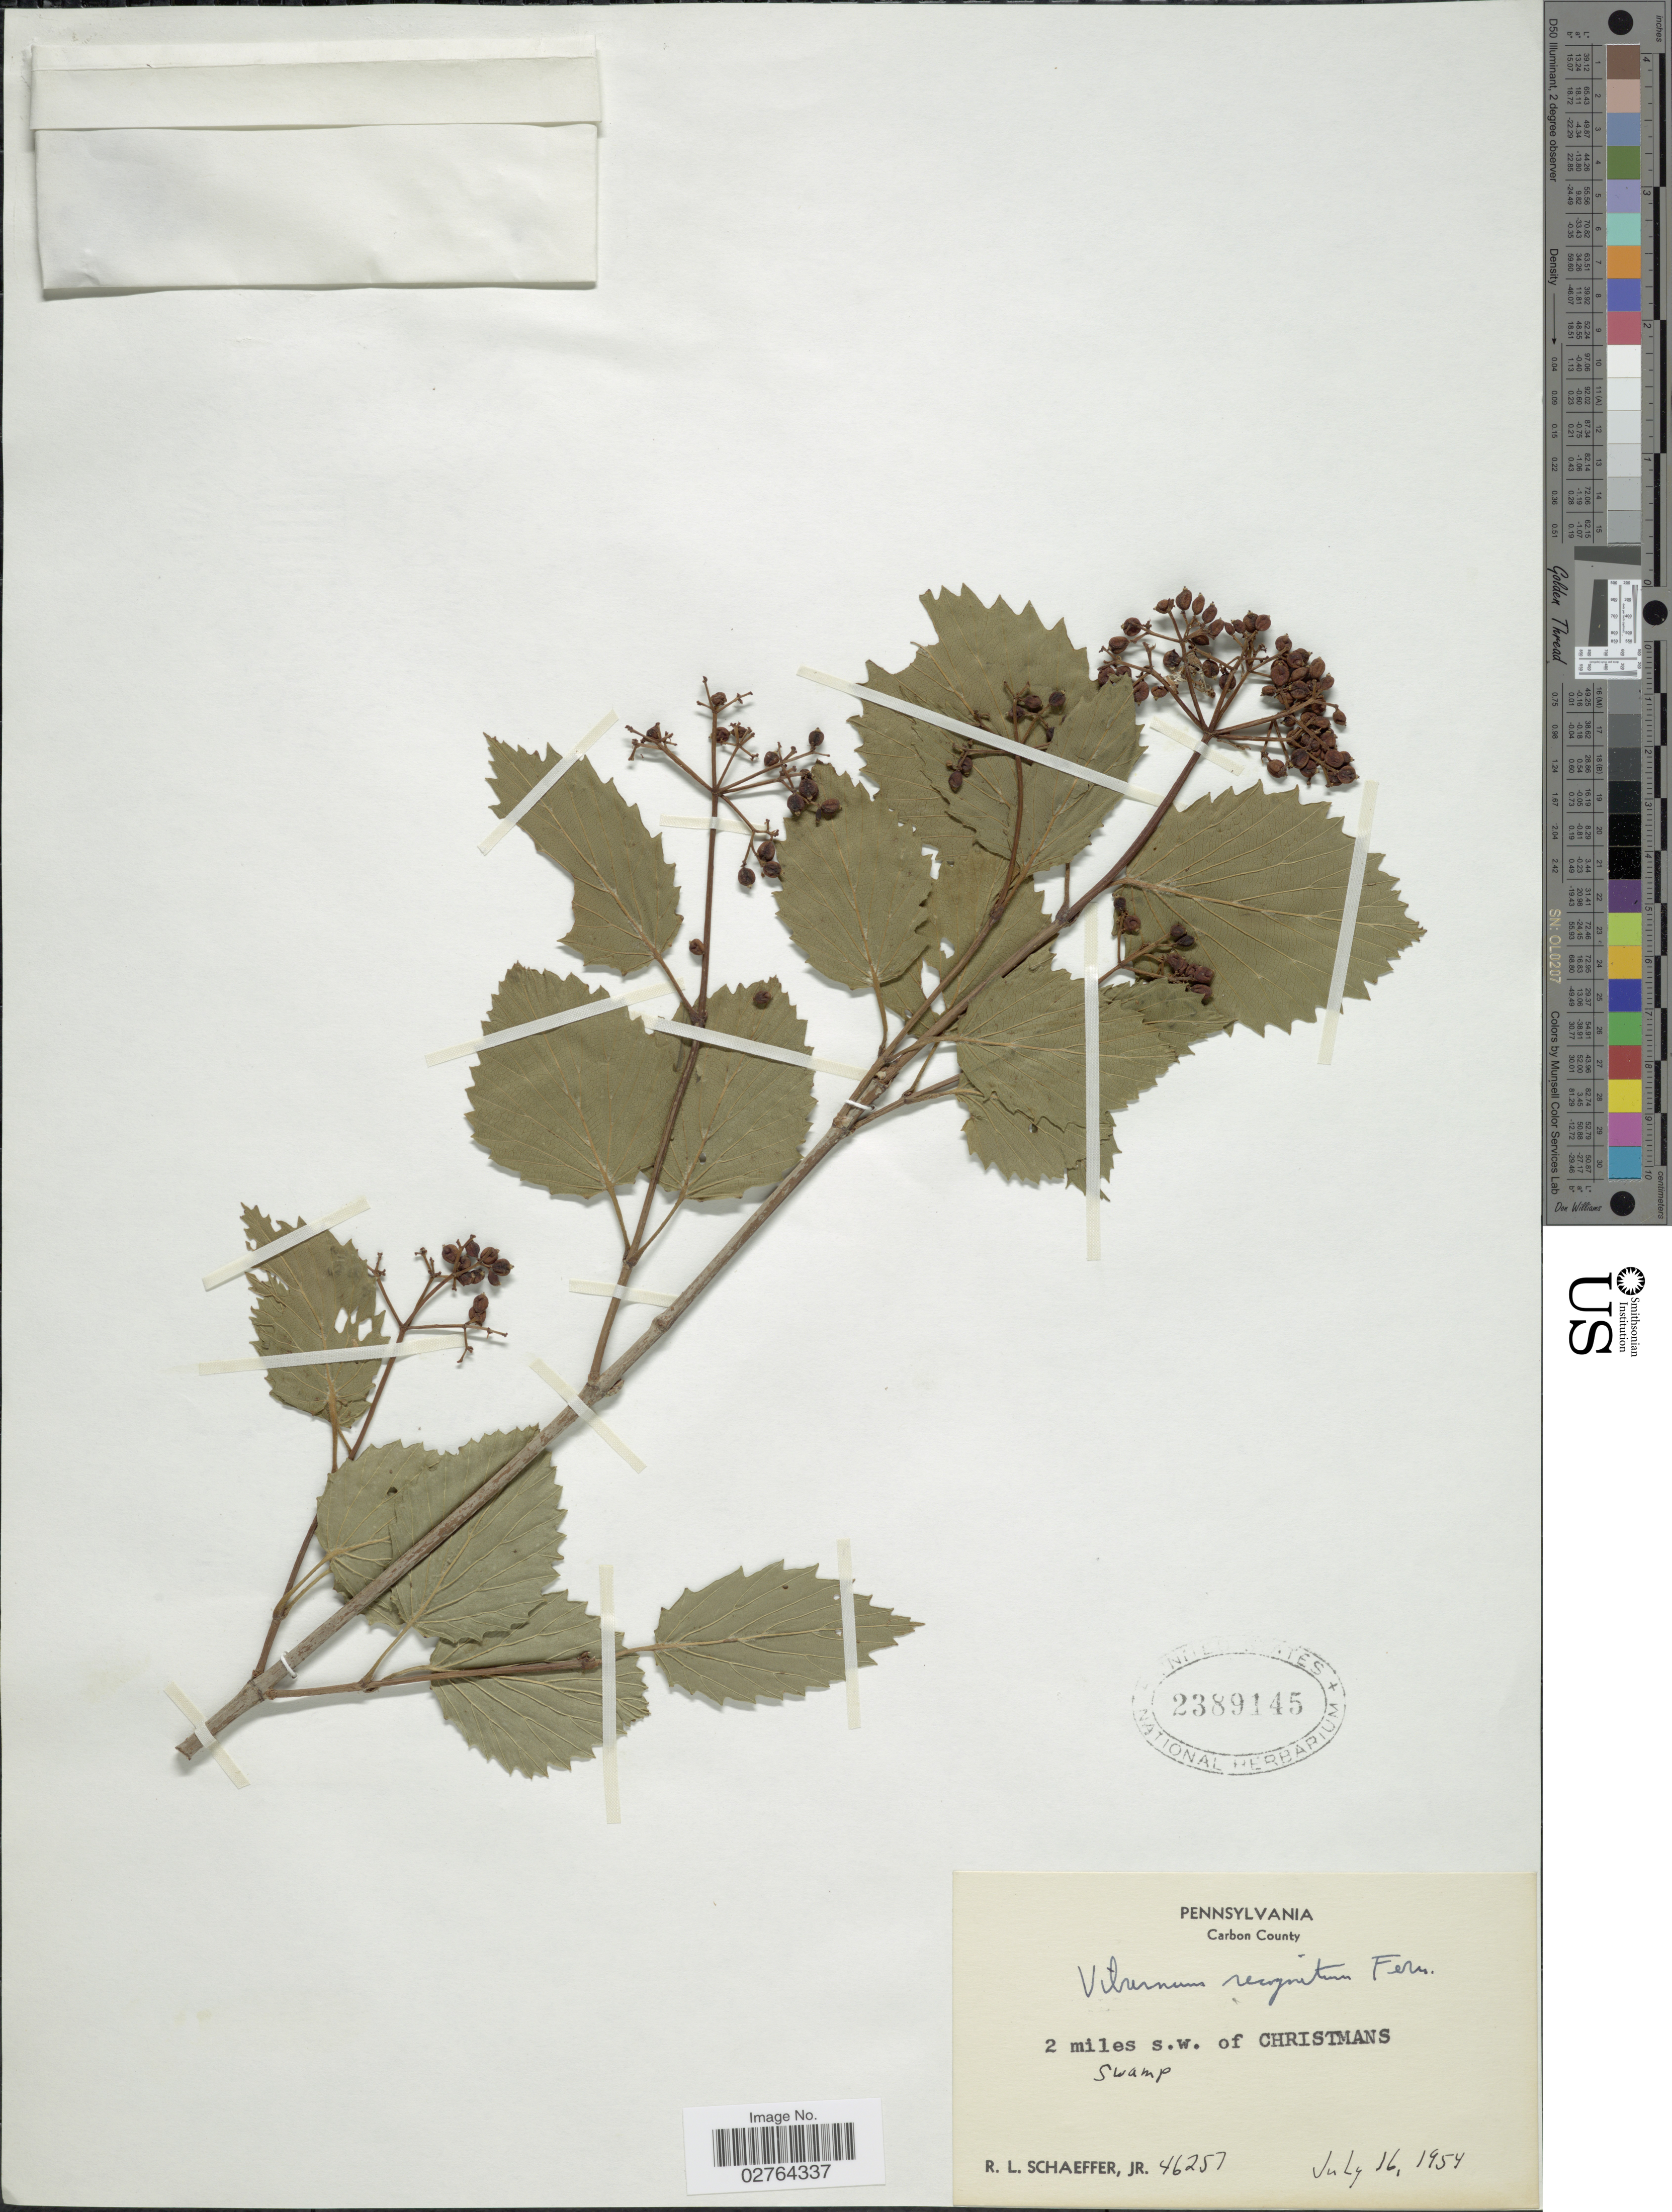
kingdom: Plantae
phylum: Tracheophyta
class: Magnoliopsida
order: Dipsacales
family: Viburnaceae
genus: Viburnum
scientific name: Viburnum recognitum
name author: Fernald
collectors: R. L. Schaeffer Jr.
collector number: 46257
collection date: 1954-07-16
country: United States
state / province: Pennsylvania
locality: Carbon County. 2 miles s.w. of Christmans.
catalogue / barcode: US 2389145